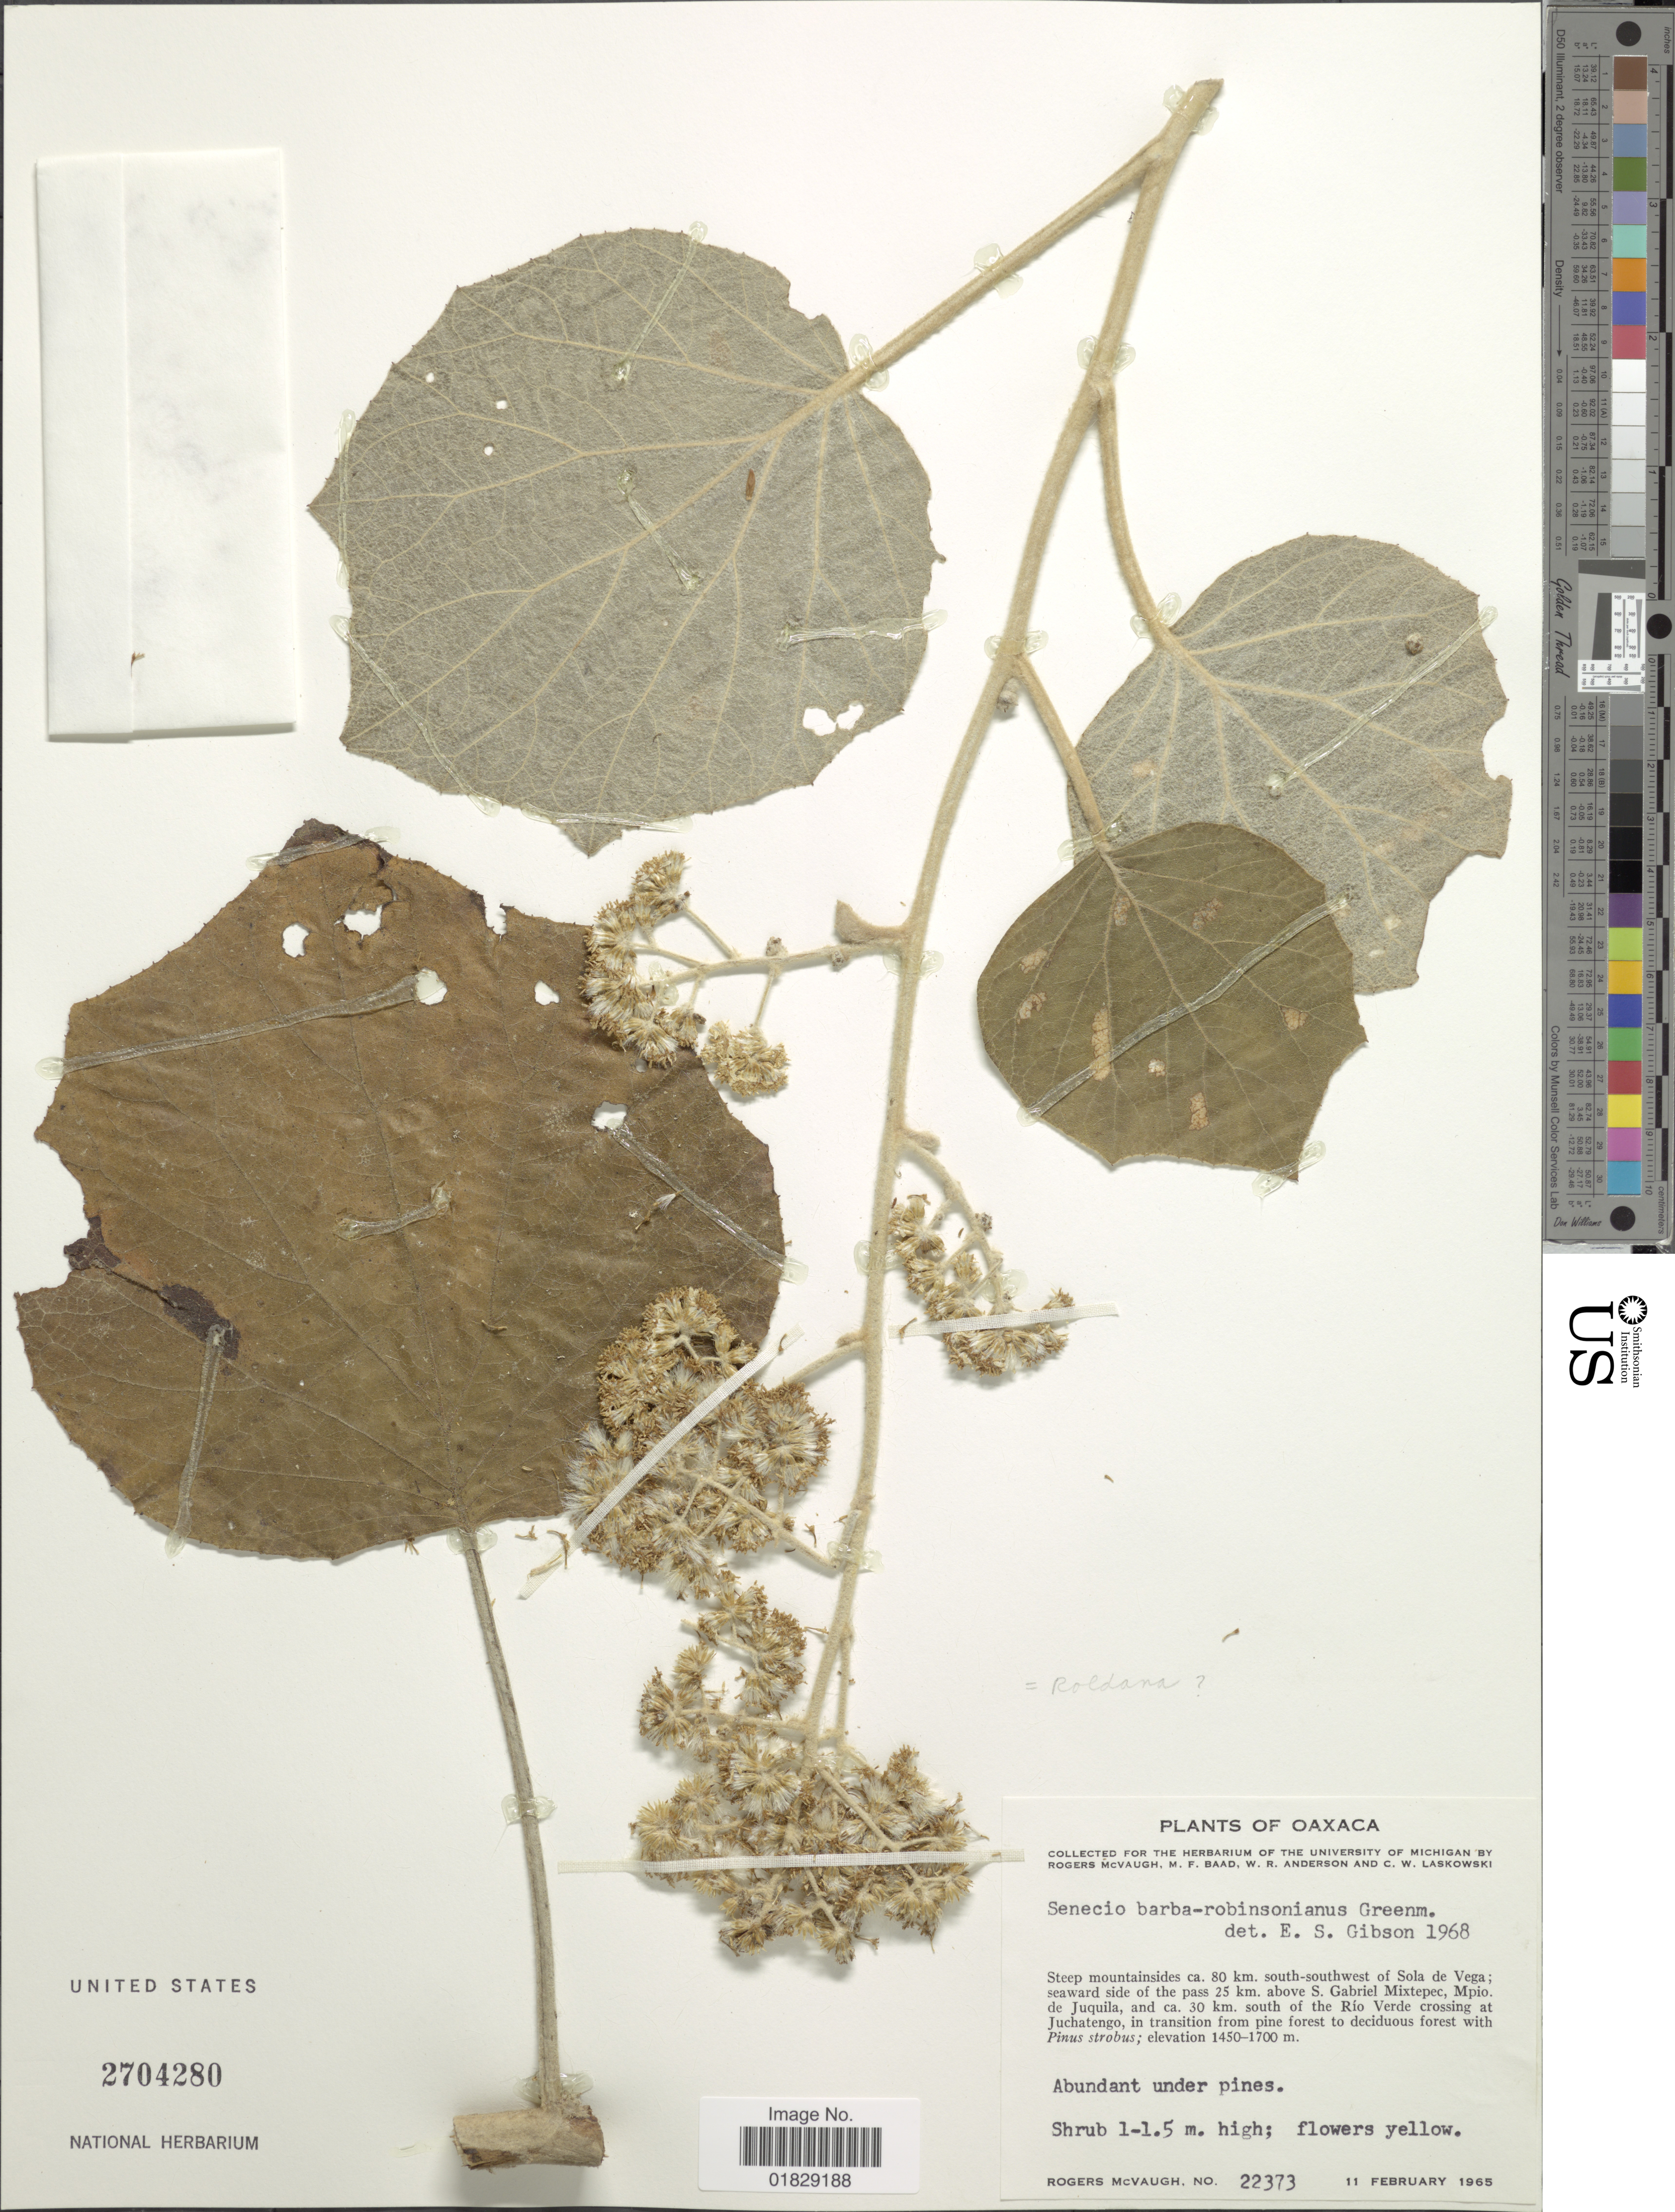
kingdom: Plantae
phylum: Tracheophyta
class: Magnoliopsida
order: Asterales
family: Asteraceae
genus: Roldana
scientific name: Roldana robinsoniana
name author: (Greenm.) H. Rob. & Brettell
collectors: R. McVaugh, M. F. Baad, W. Anderson & C. Laskowski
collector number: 22373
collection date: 1965-02-11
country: Mexico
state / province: Oaxaca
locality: Steep mountainsides ca. 80 km. south-southwest of Sola de Vega; seaward side of the pass 25 km. above S. Gabriel Mixtepec, Mpio. de Juquila, and ca. 30 km. south of the Río Verde crossing at Juchatengo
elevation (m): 1450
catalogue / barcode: US 2704280